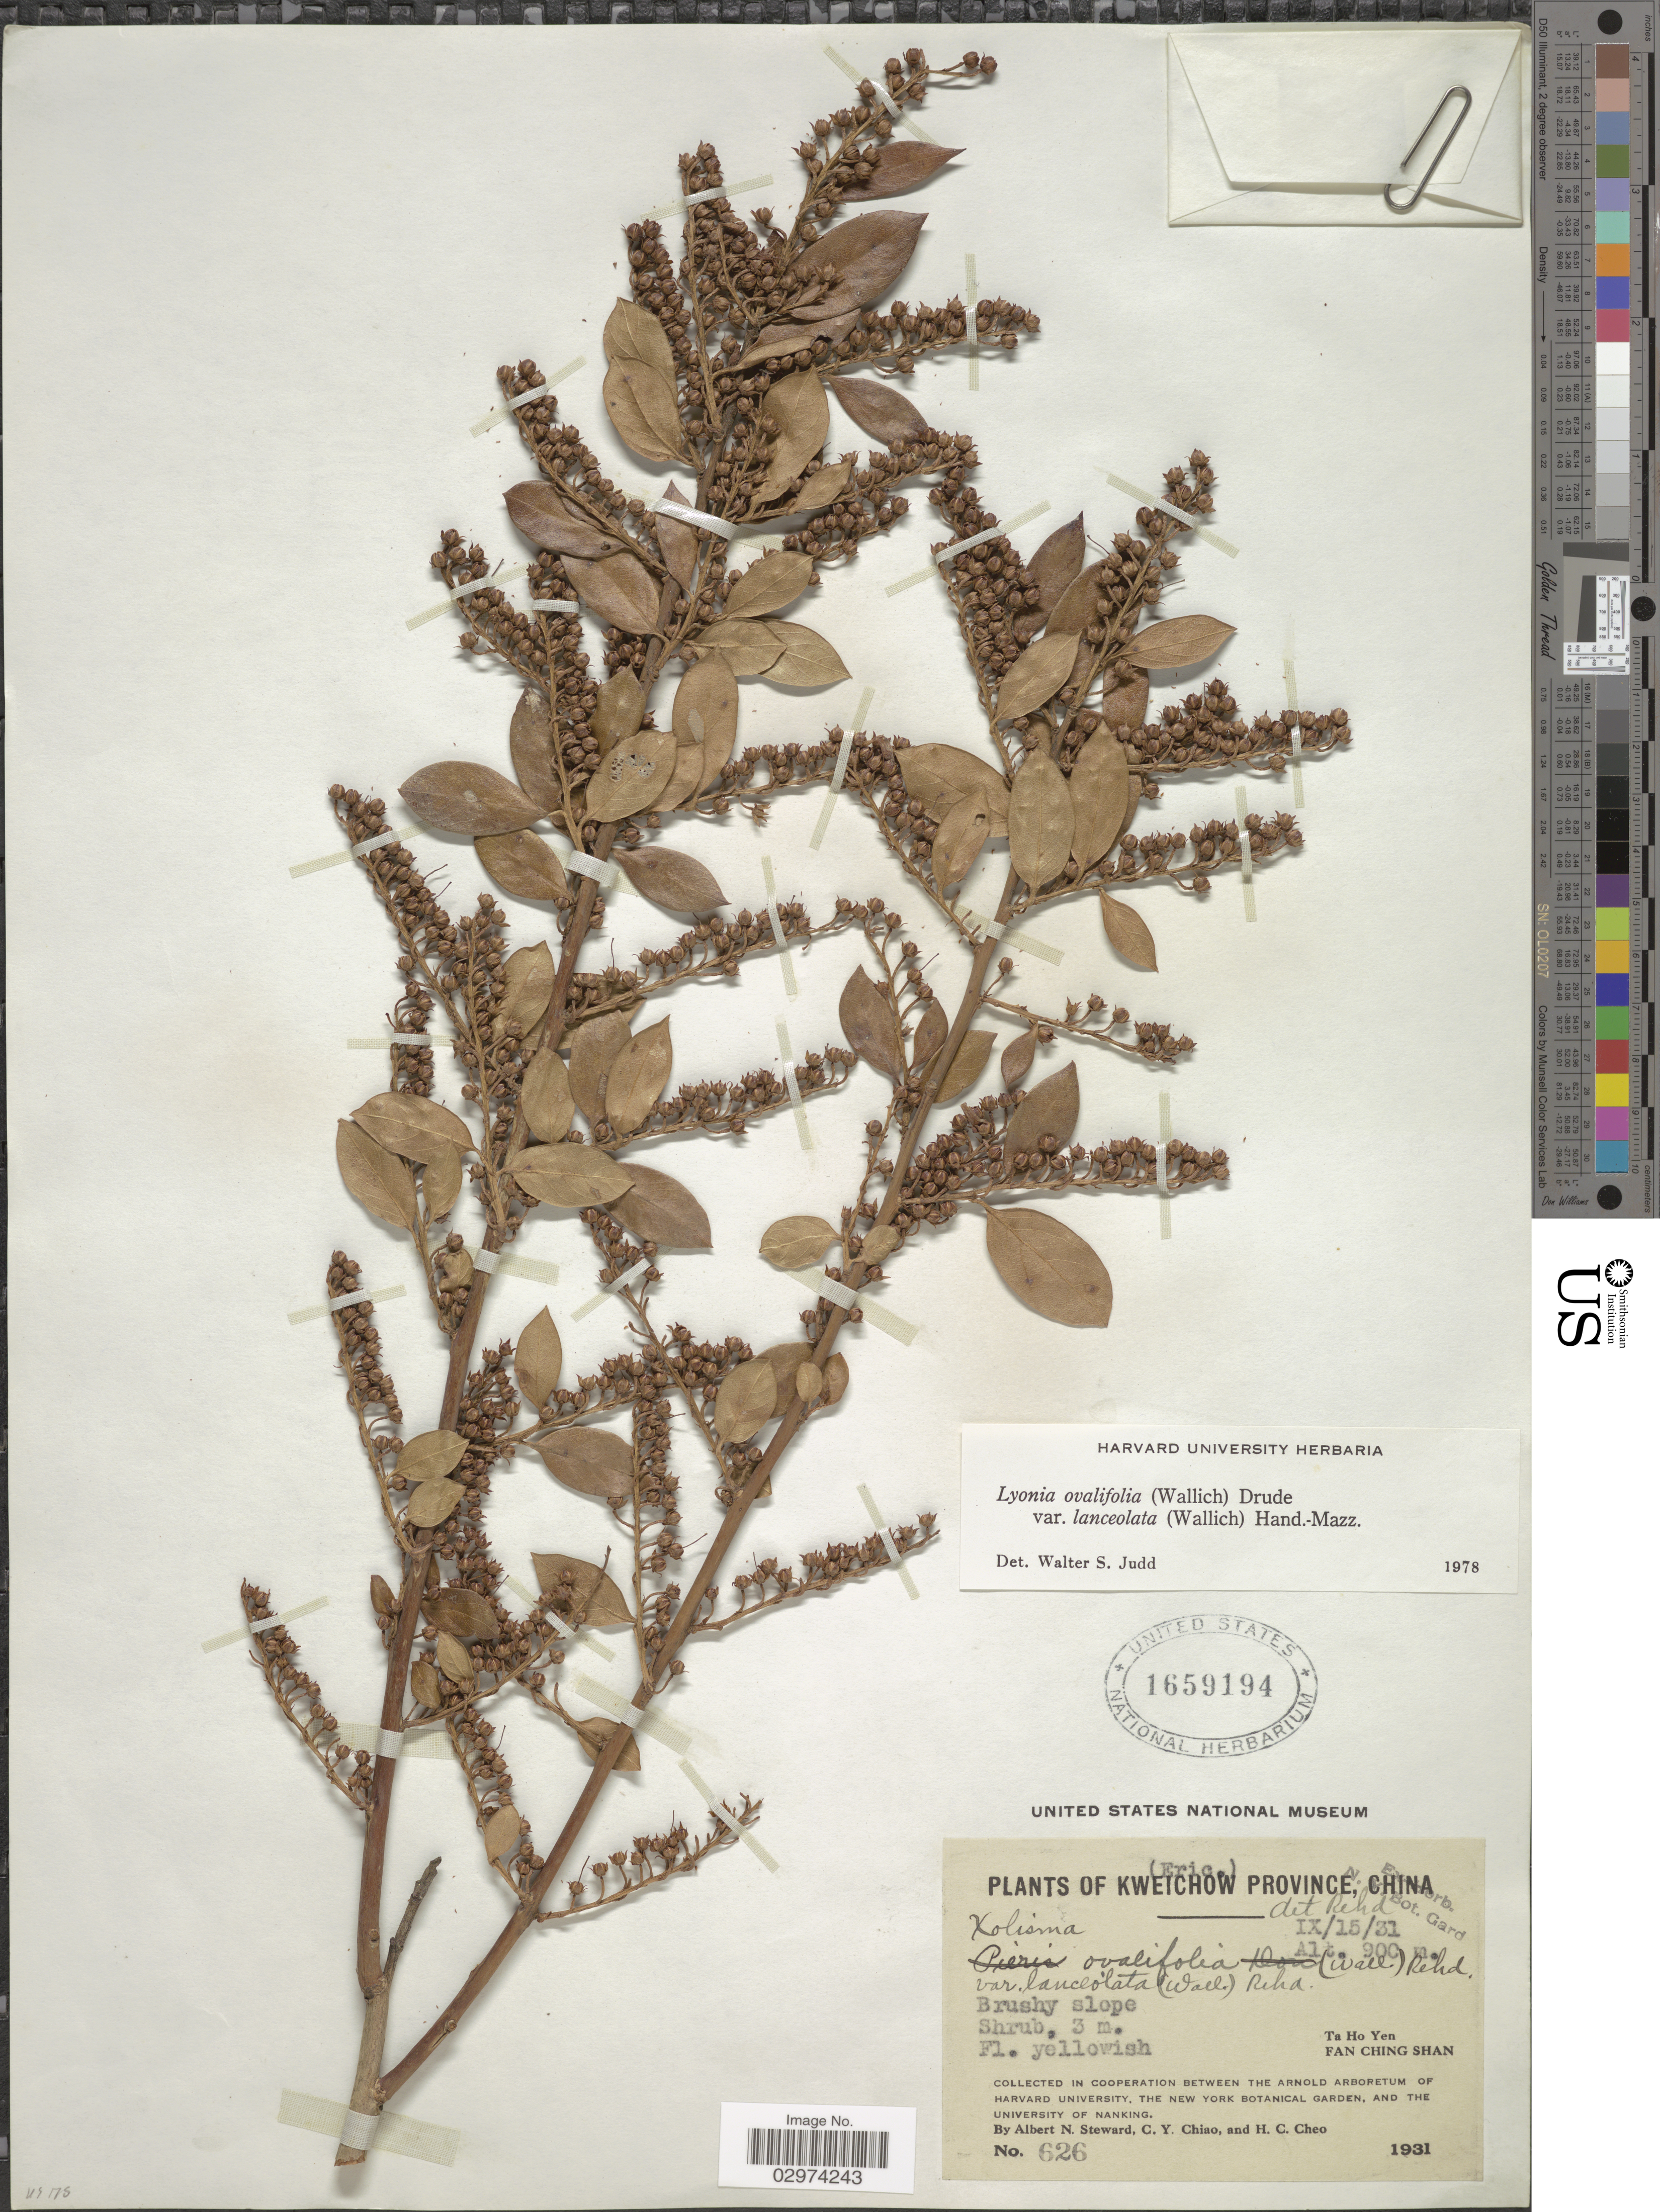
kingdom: Plantae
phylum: Tracheophyta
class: Magnoliopsida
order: Ericales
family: Ericaceae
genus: Lyonia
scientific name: Lyonia ovalifolia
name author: (Wall.) Drude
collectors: A. N. Steward, C. Y. Chiao & H. Cheo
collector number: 626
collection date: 1931-09-15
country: China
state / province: Guizhou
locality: Kweichow Province. Ta Ho Yen. Fan Ching Shan.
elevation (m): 900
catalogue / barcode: US 1659194